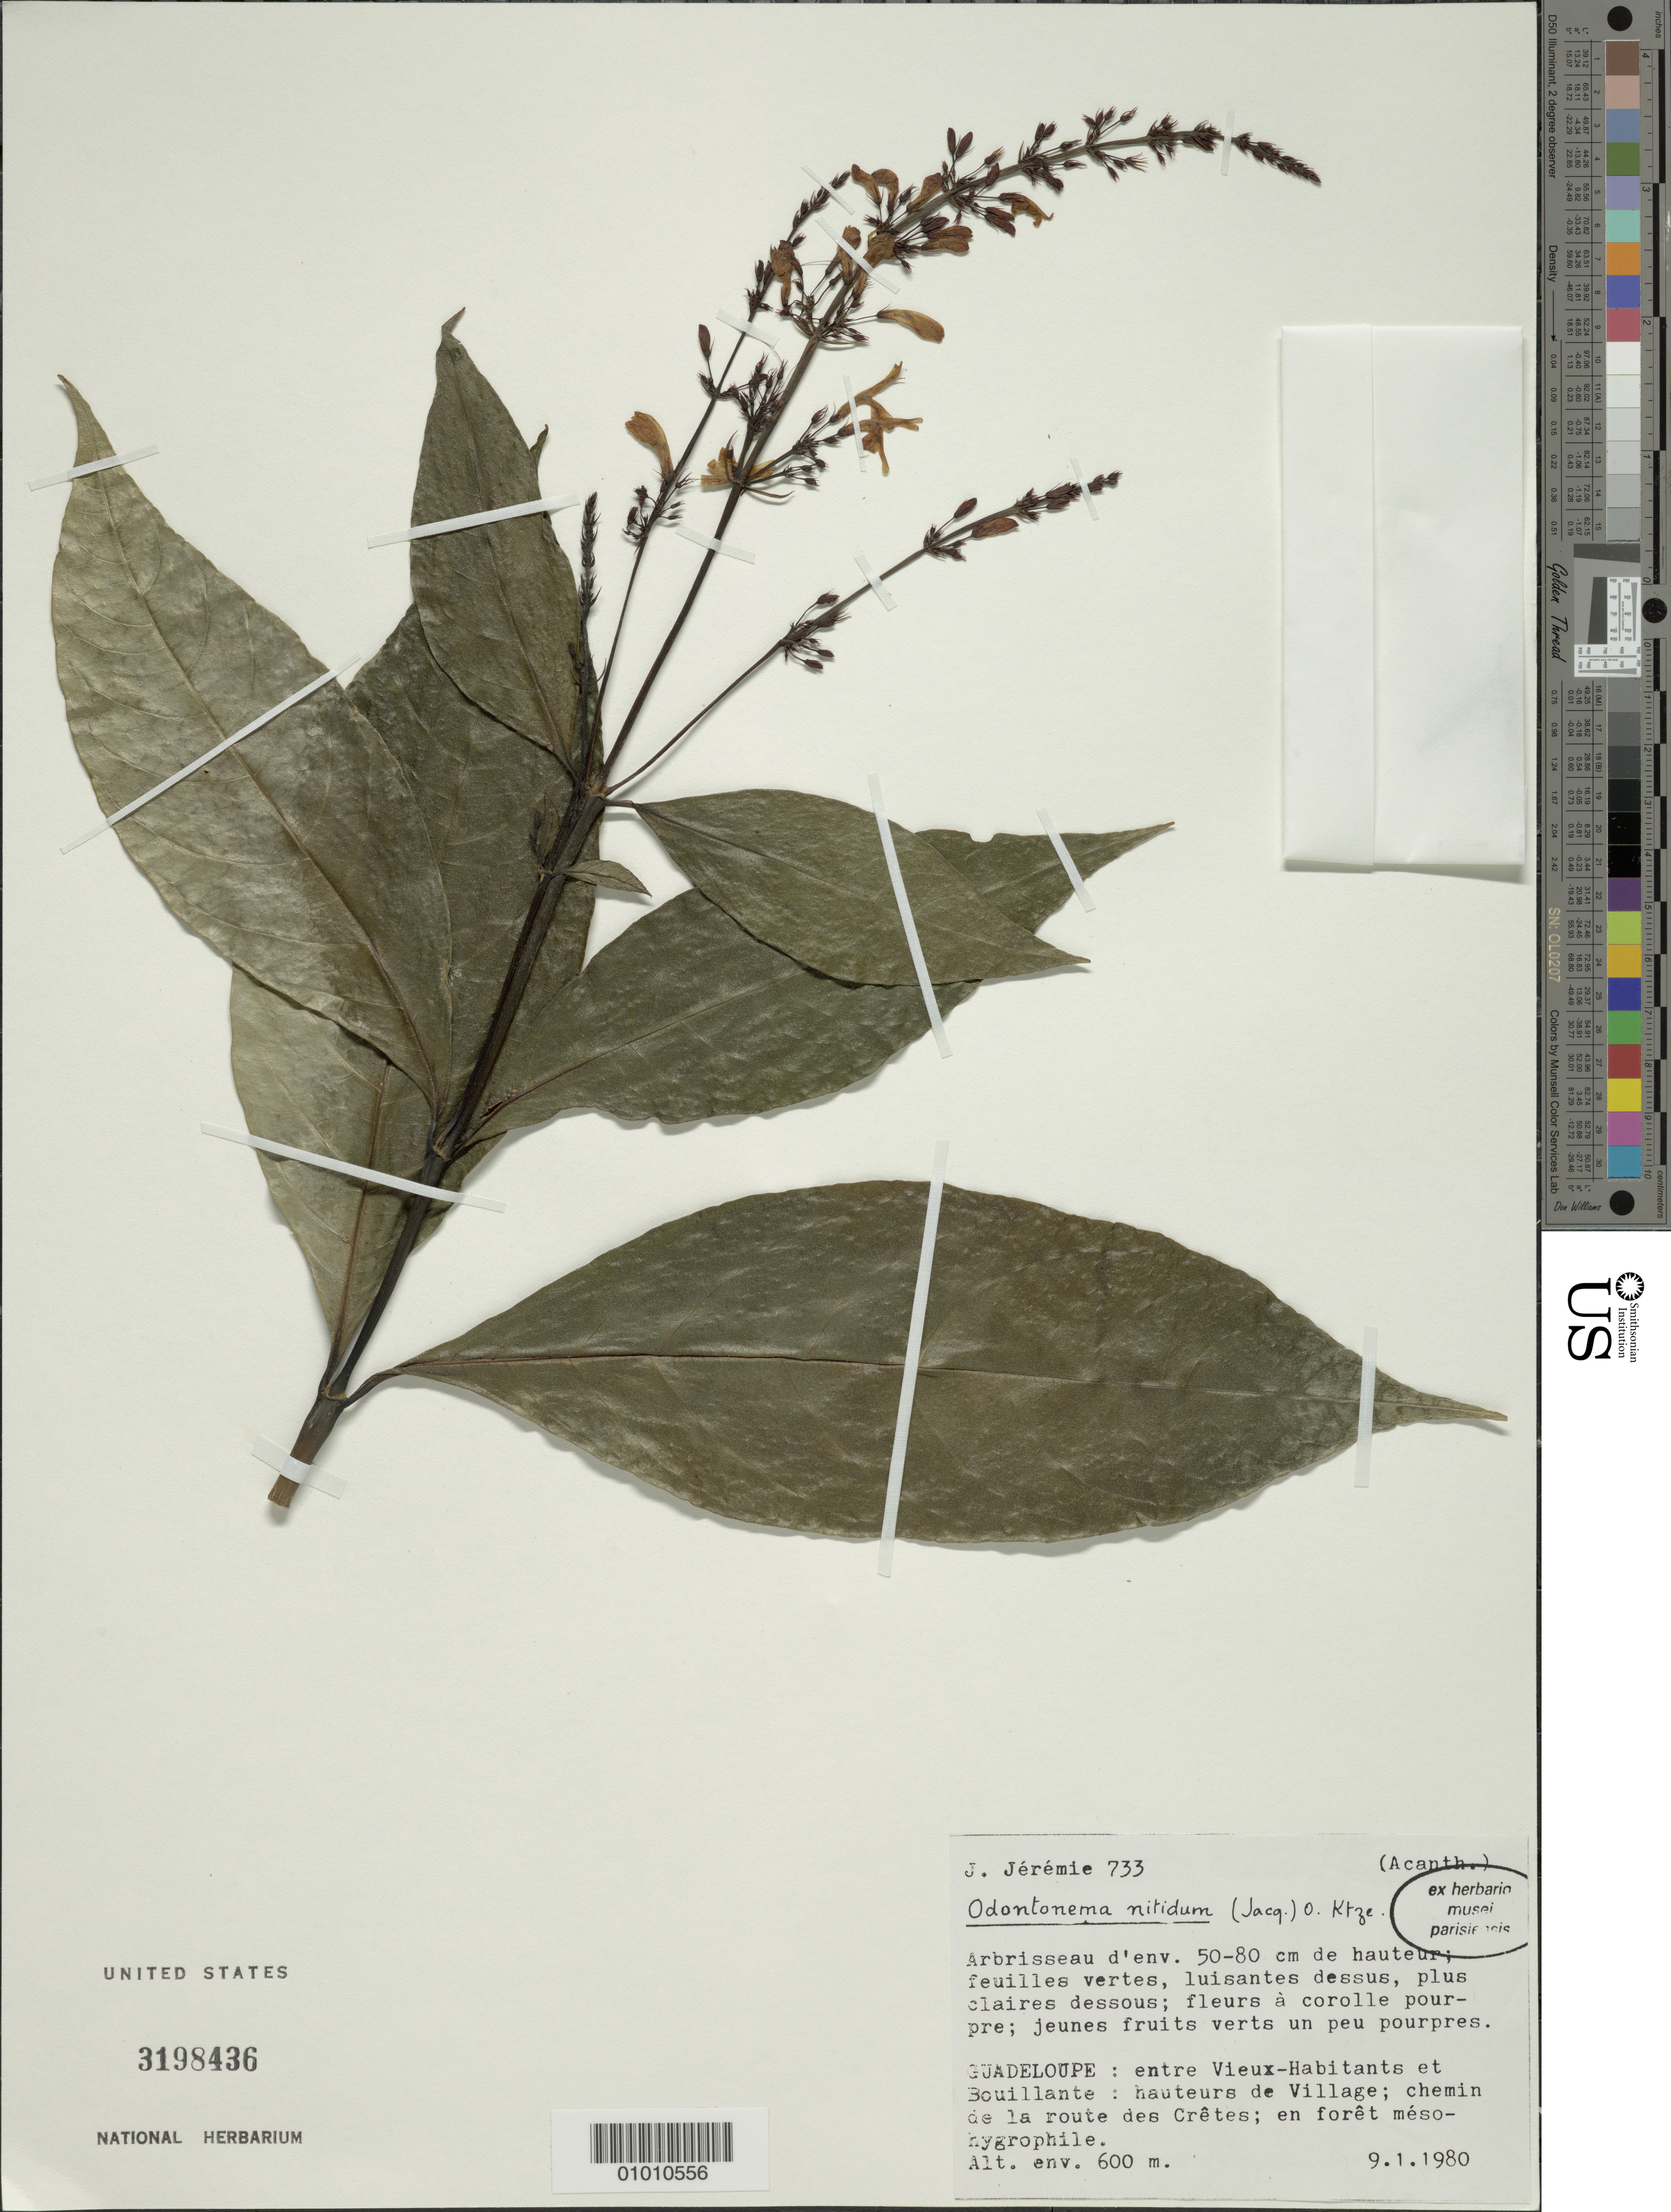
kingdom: Plantae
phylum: Tracheophyta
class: Magnoliopsida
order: Lamiales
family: Acanthaceae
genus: Odontonema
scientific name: Odontonema nitidum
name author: (Jacq.) Kuntze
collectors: J. Jérémie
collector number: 733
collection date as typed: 09 Jan 1980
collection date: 1980-01-09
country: Guadeloupe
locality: Entre Vieux-Habitants et Bouillante, hauteurs de Village, chemin de la route des Crêtes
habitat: En forêt mésohygrophile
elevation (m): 600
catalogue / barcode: US 3198436